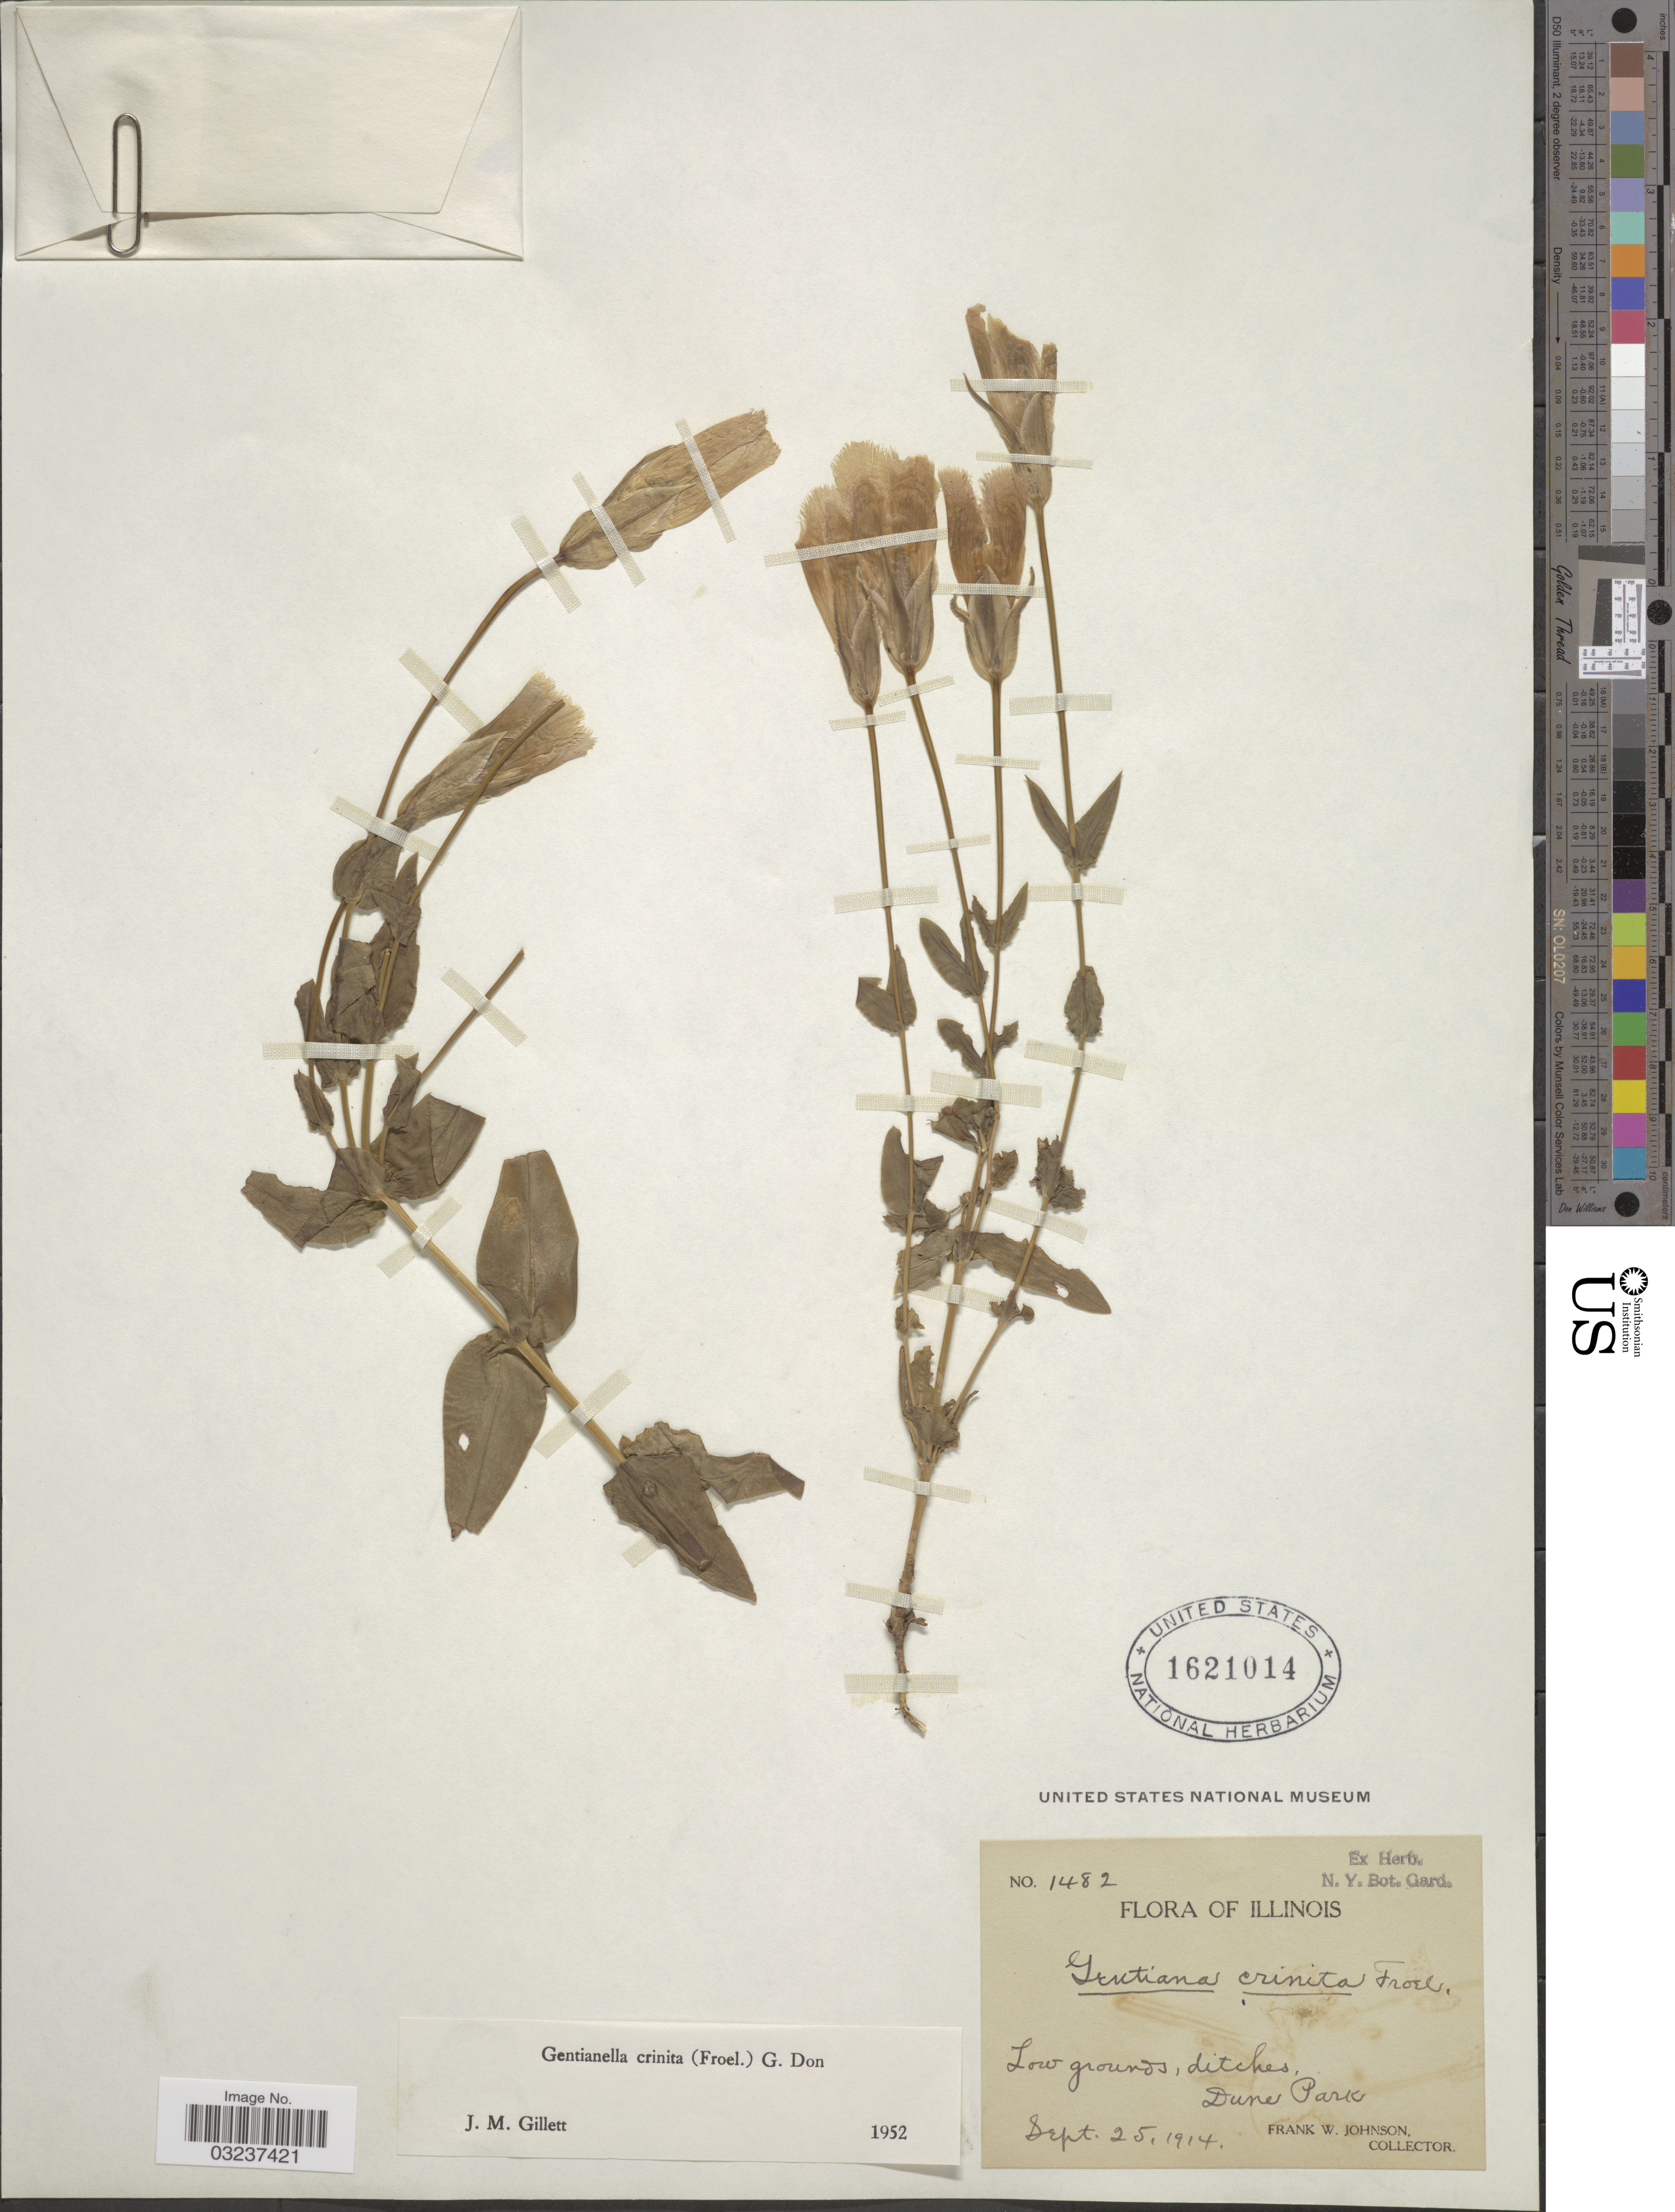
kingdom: Plantae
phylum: Tracheophyta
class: Magnoliopsida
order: Gentianales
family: Gentianaceae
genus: Gentianella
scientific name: Gentianella crinita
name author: (Froel.) G. Don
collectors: F. W. Johnson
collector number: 1482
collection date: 1914-09-25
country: United States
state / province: Illinois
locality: Dune Park.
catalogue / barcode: US 1621014